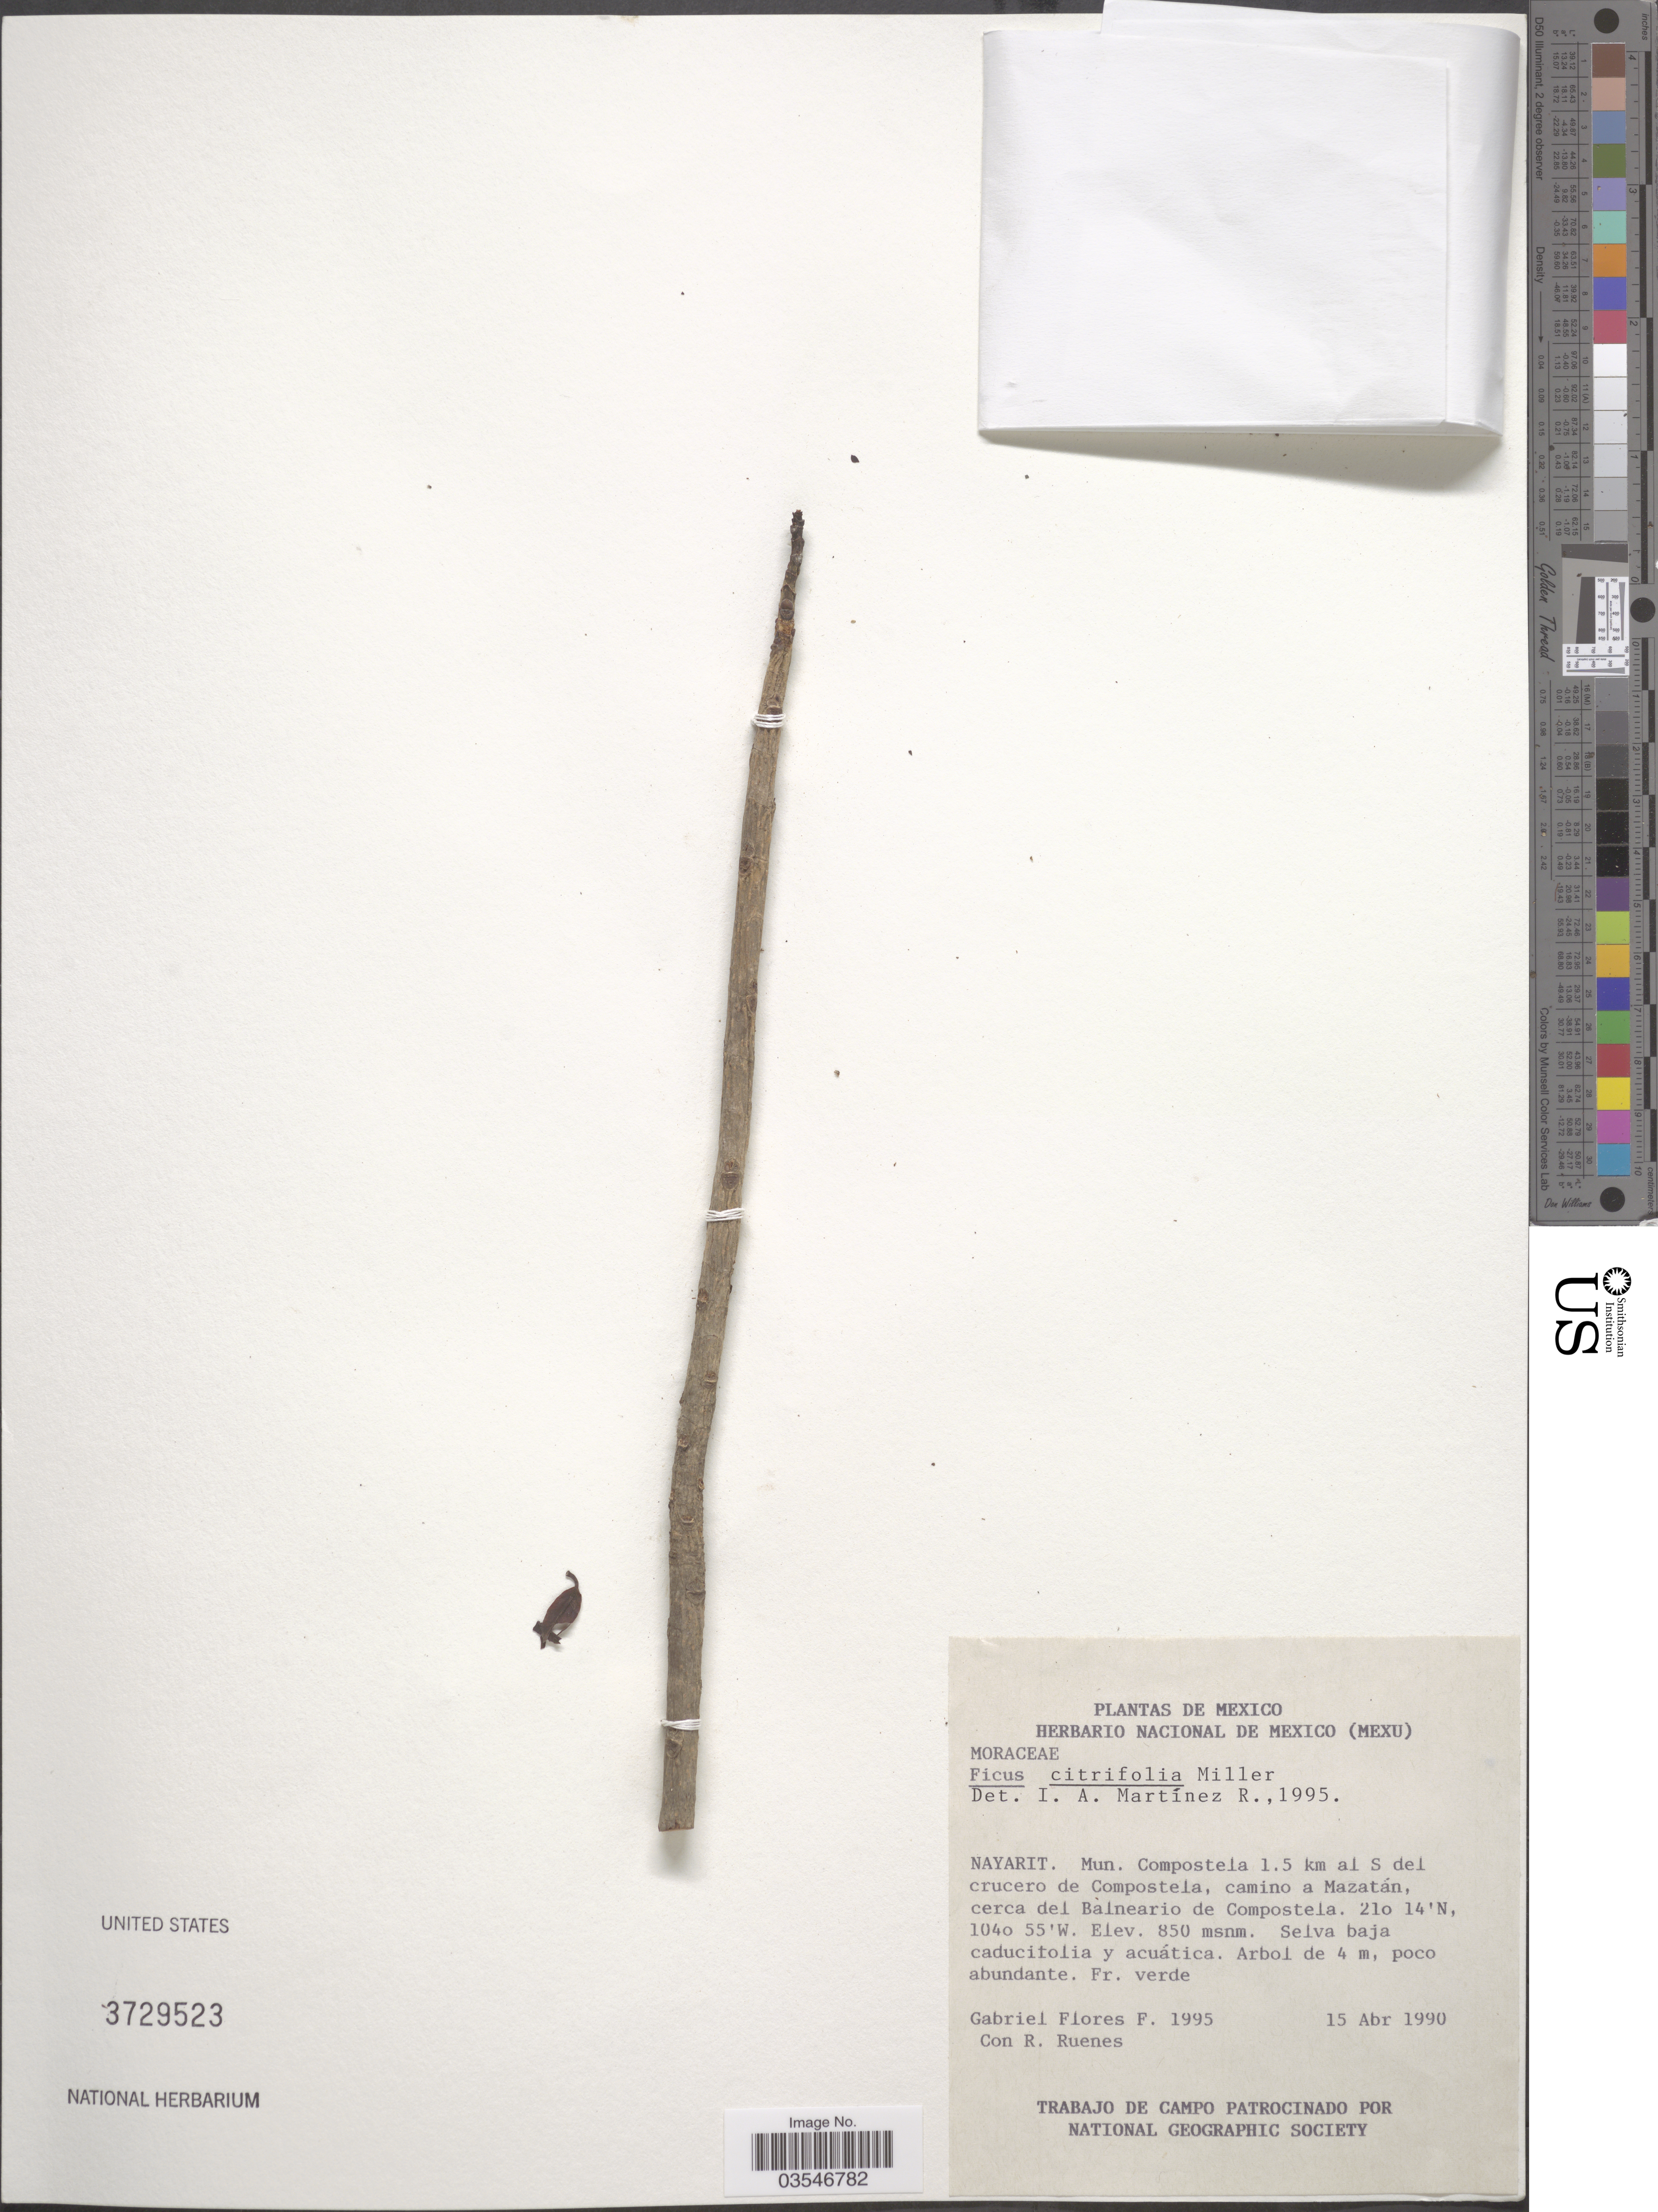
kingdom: Plantae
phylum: Tracheophyta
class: Magnoliopsida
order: Rosales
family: Moraceae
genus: Ficus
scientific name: Ficus citrifolia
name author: Mill.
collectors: G. Flores F. & R. Ruenes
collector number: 1995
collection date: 1990-04-15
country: Mexico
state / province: Nayarit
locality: Mun. Compostela 1.5 km al S del crucero de Compostela, camino a Mazatán, cerca del Balneario de Compostela.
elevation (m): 850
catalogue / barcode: US 3729523